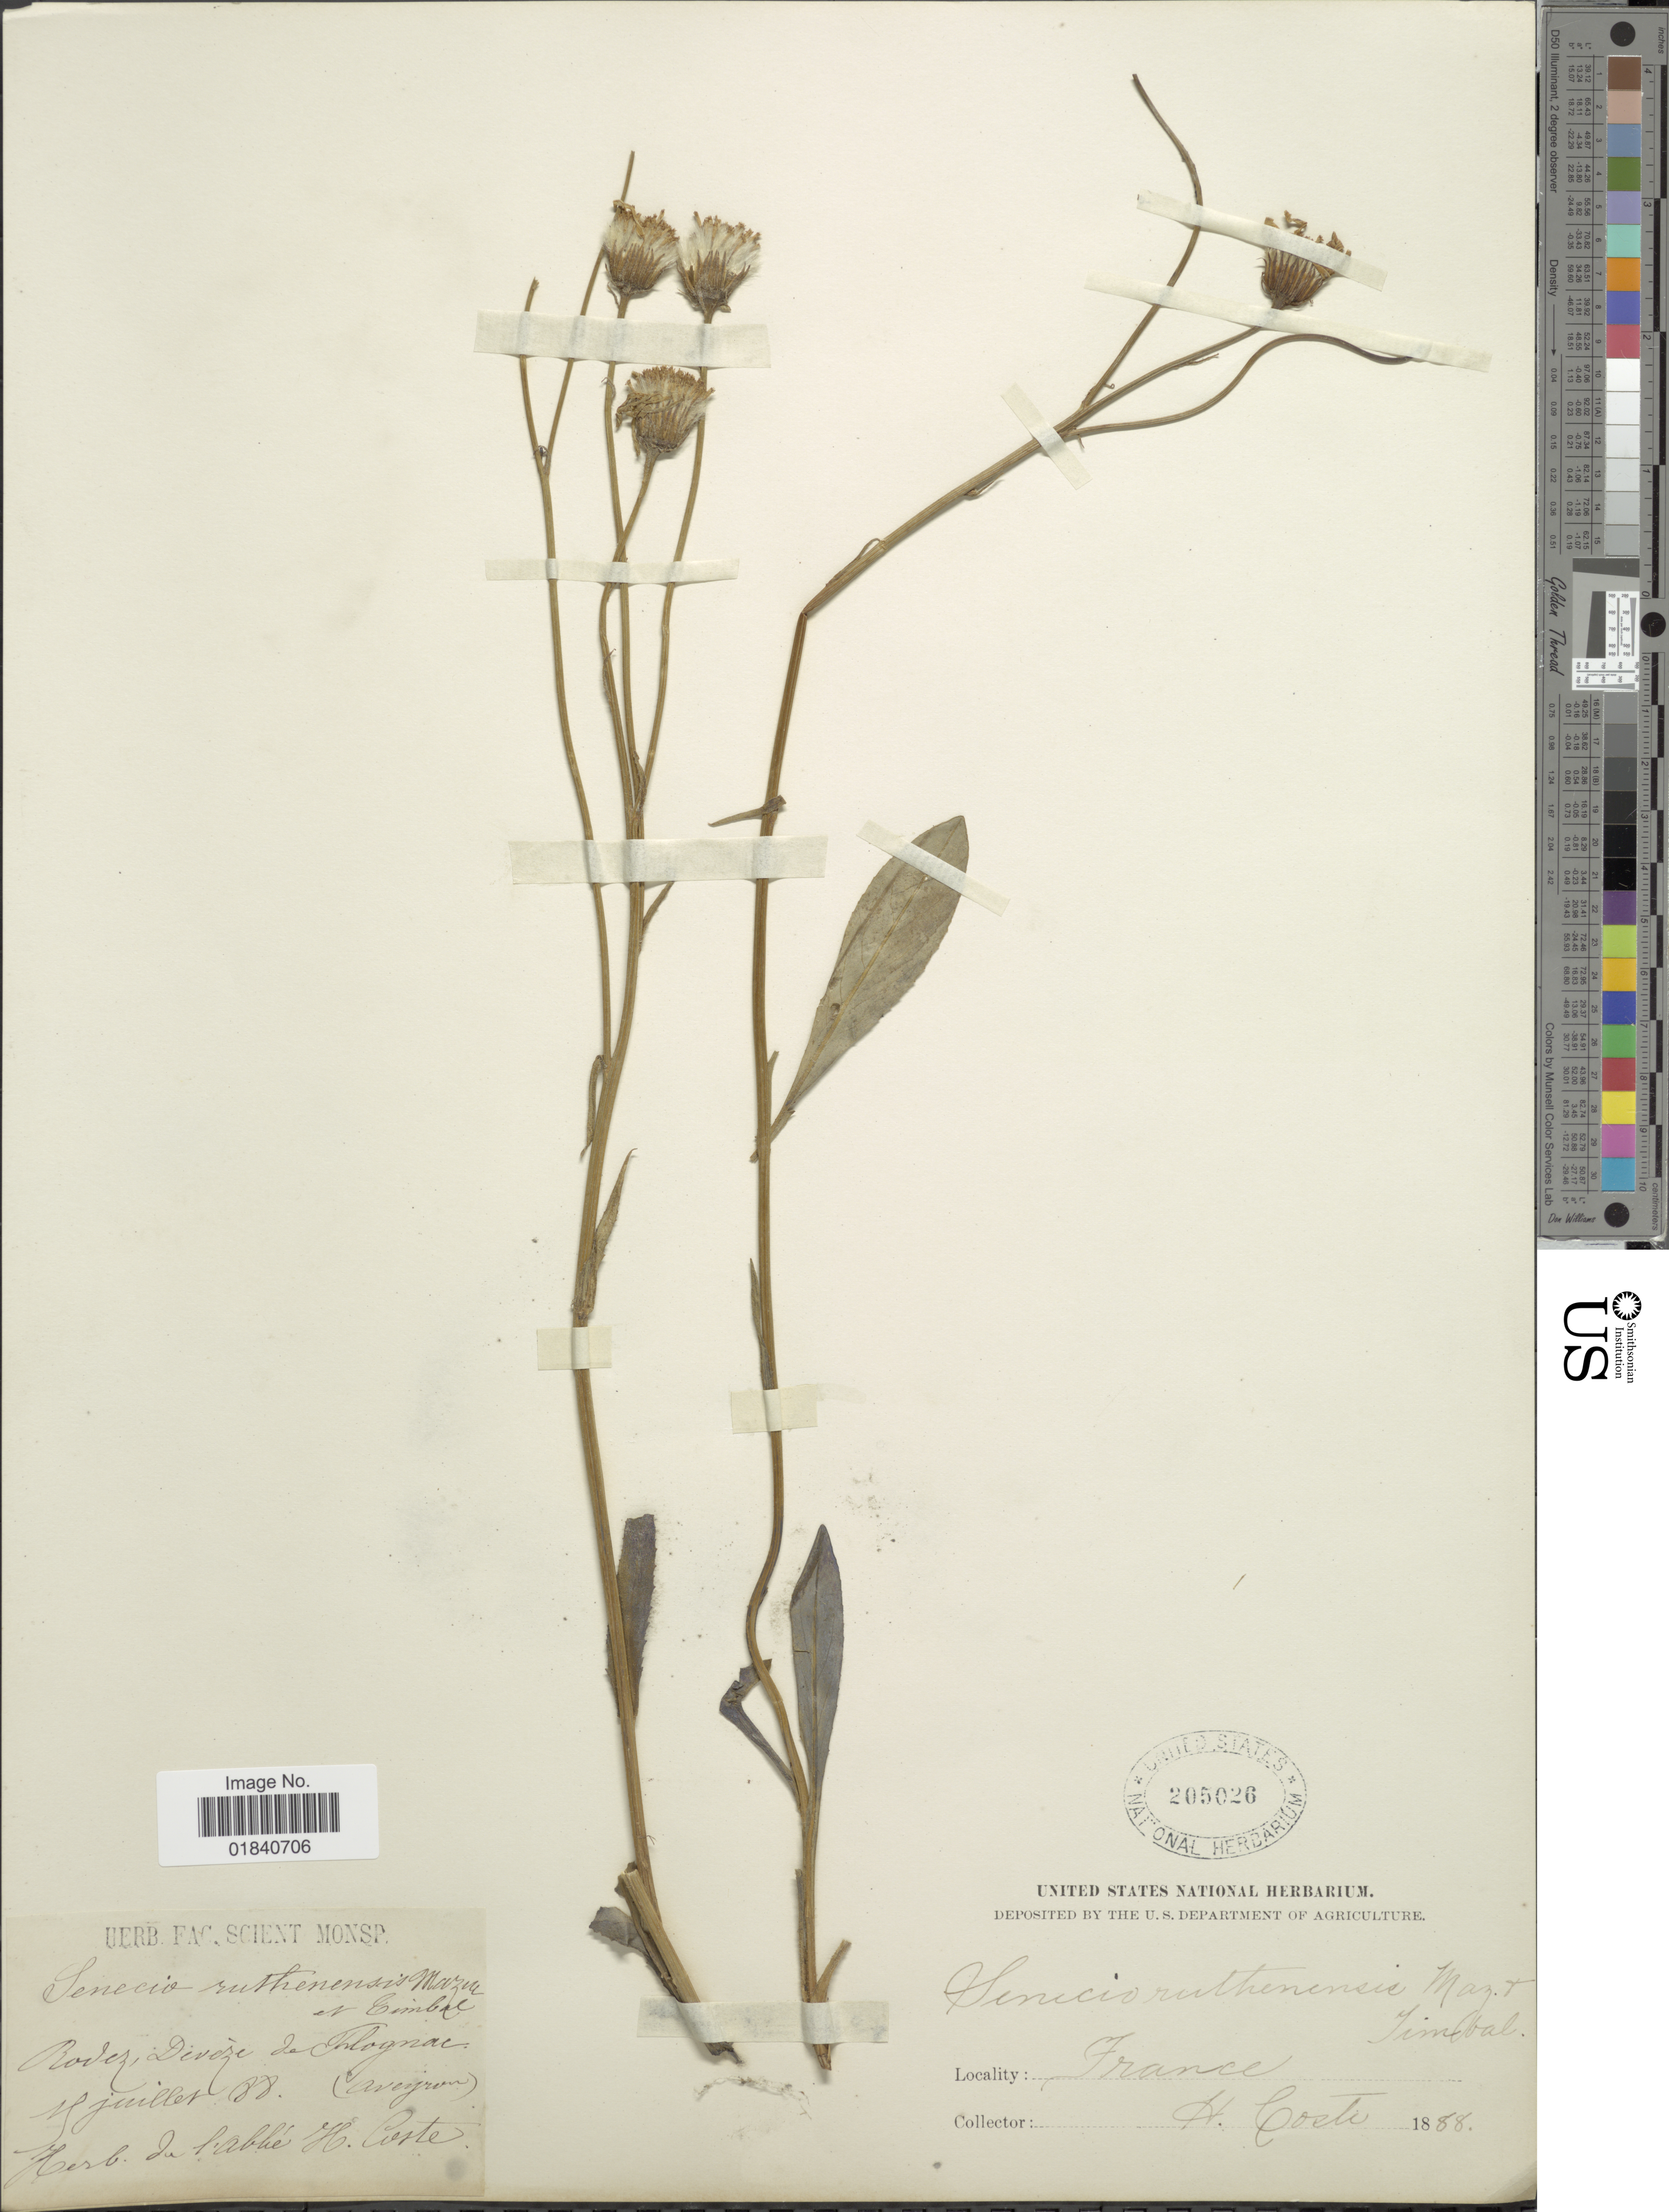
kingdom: Plantae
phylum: Tracheophyta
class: Magnoliopsida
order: Asterales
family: Asteraceae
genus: Senecio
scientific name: Senecio ruthenensis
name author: Mazuc & Timbal-Lagrave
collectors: H. Corte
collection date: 1888-07-15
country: France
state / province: Occitanie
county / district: Aveyron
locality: Rodez, Deveze de Thlognac (Aveyron) [interpreted]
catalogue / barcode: US 205026